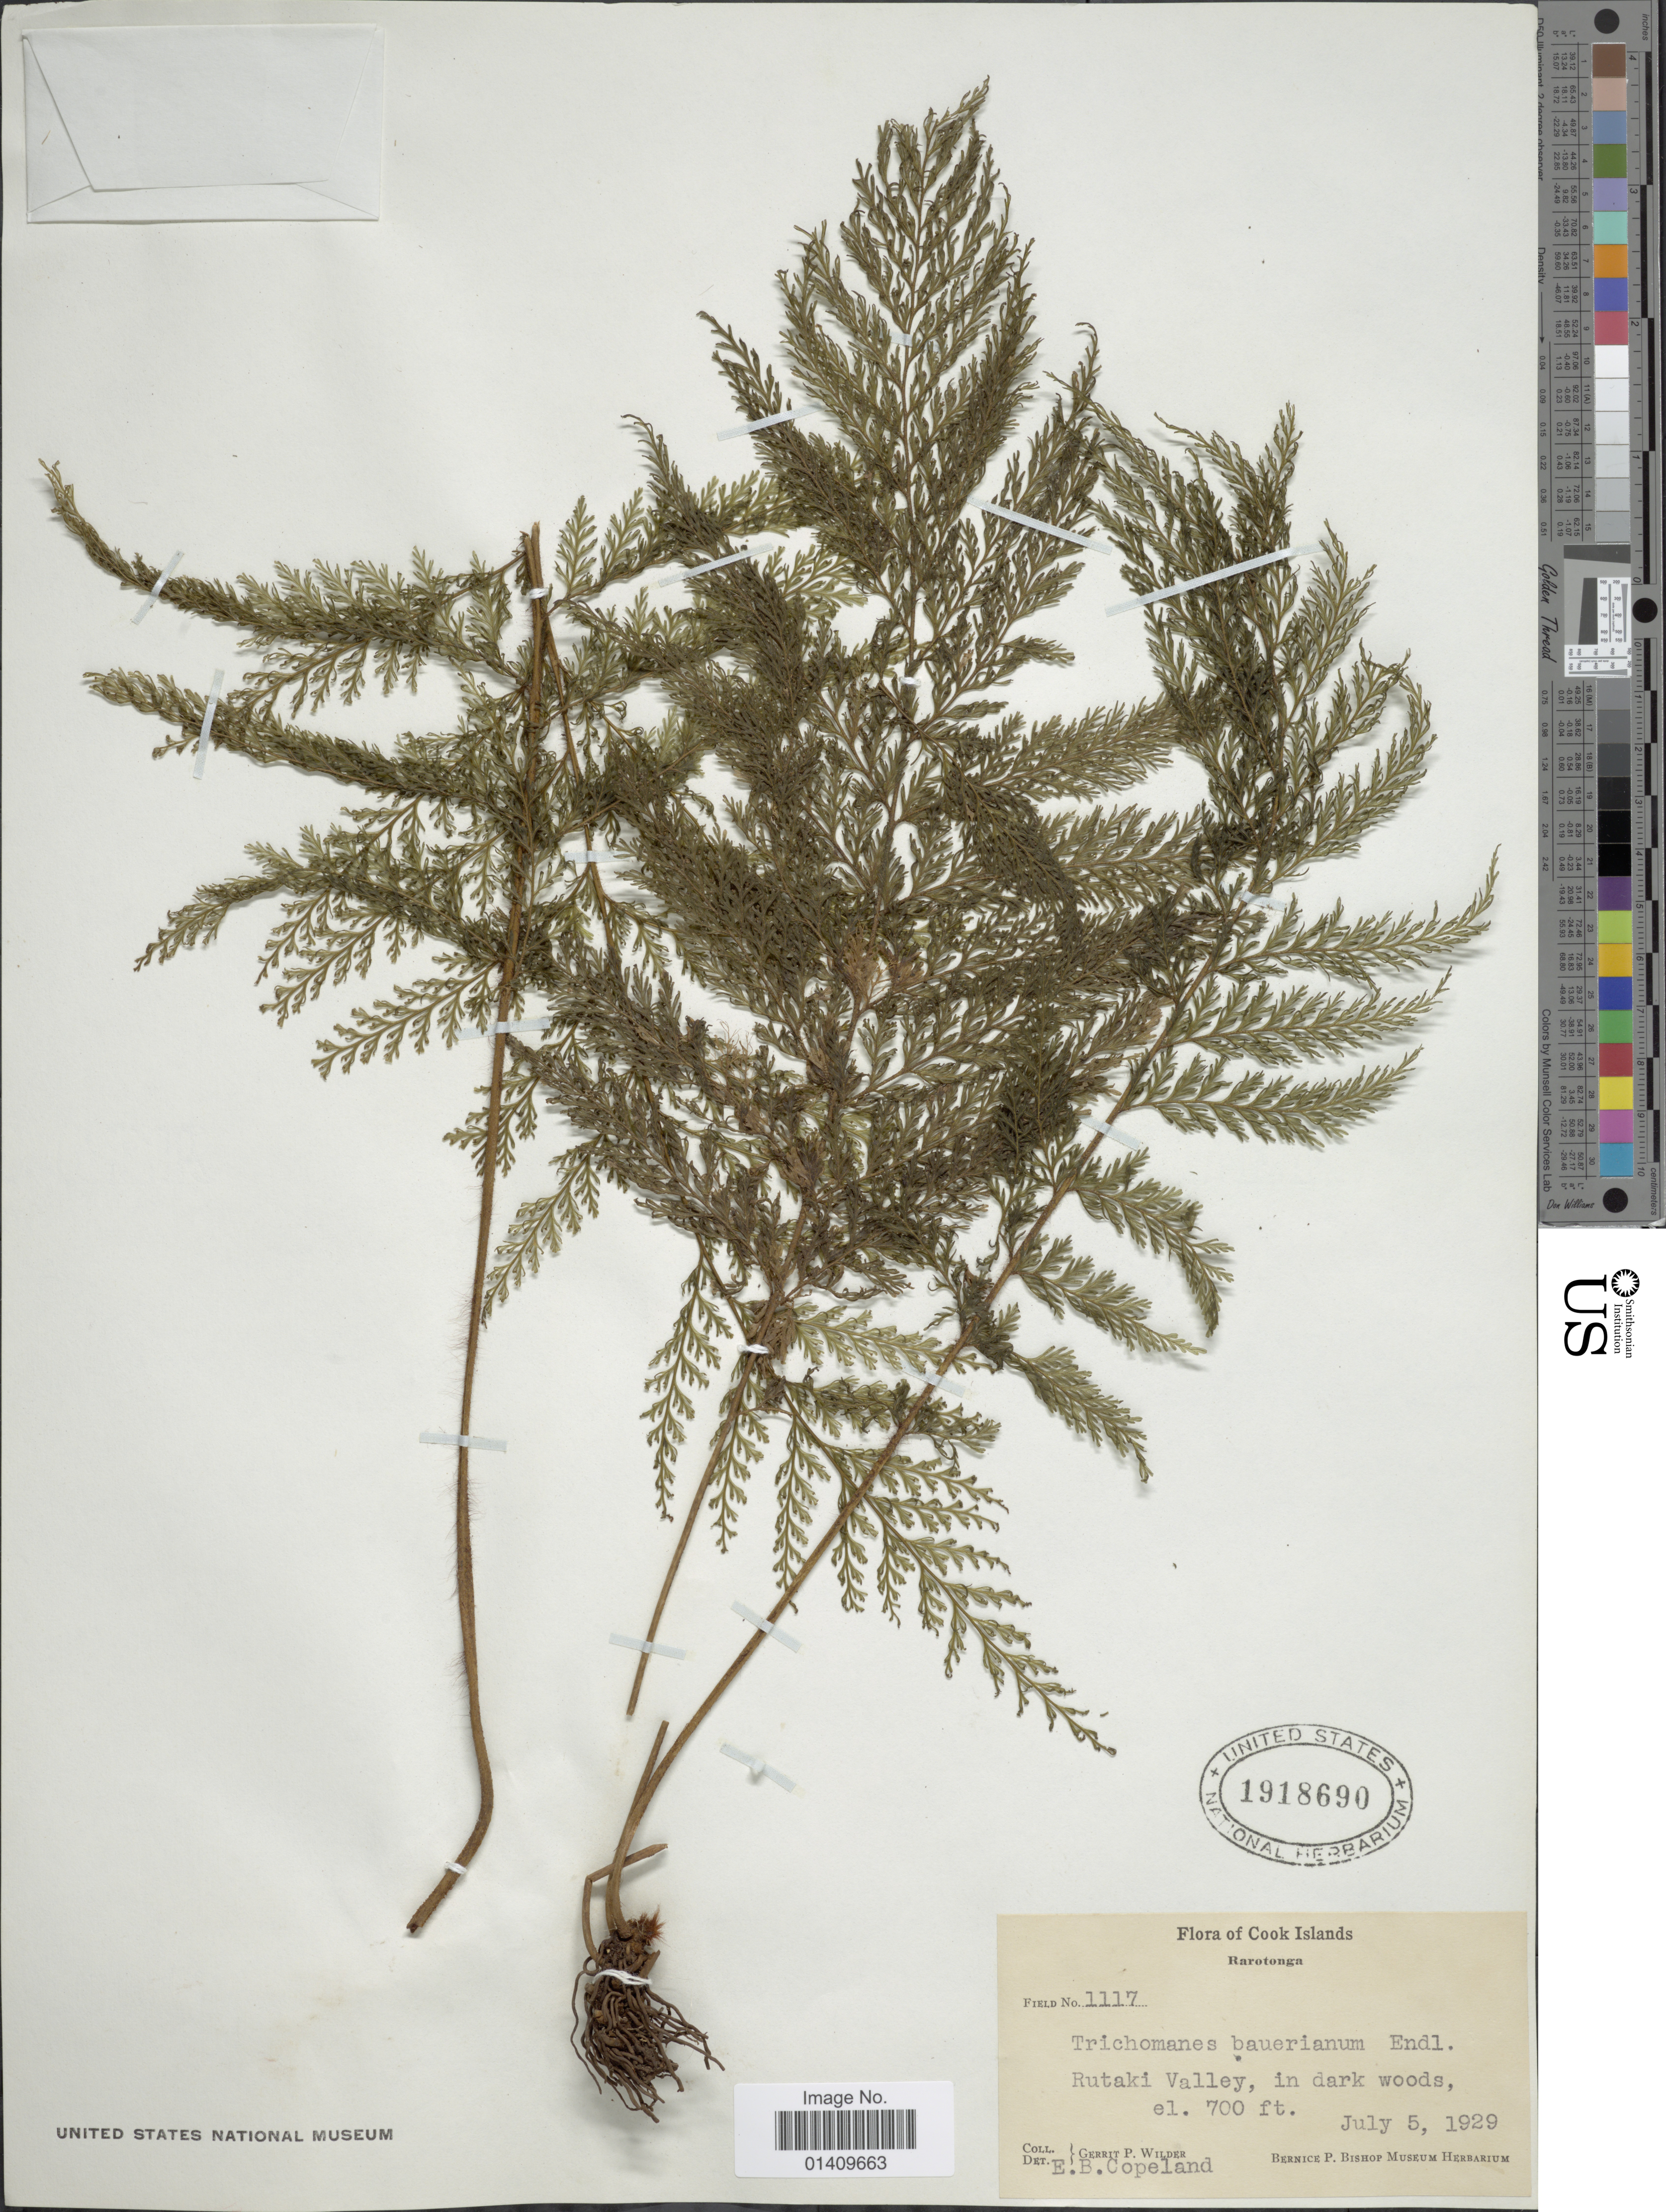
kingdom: Plantae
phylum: Tracheophyta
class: Polypodiopsida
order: Hymenophyllales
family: Hymenophyllaceae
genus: Callistopteris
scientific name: Callistopteris baueriana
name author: Copel.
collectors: G. Wilder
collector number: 1117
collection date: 1929-07-05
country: Cook Islands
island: Rarotonga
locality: Cook Islands Rarotonga Rutaki valley in dark woods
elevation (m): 213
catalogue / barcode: US 1918690